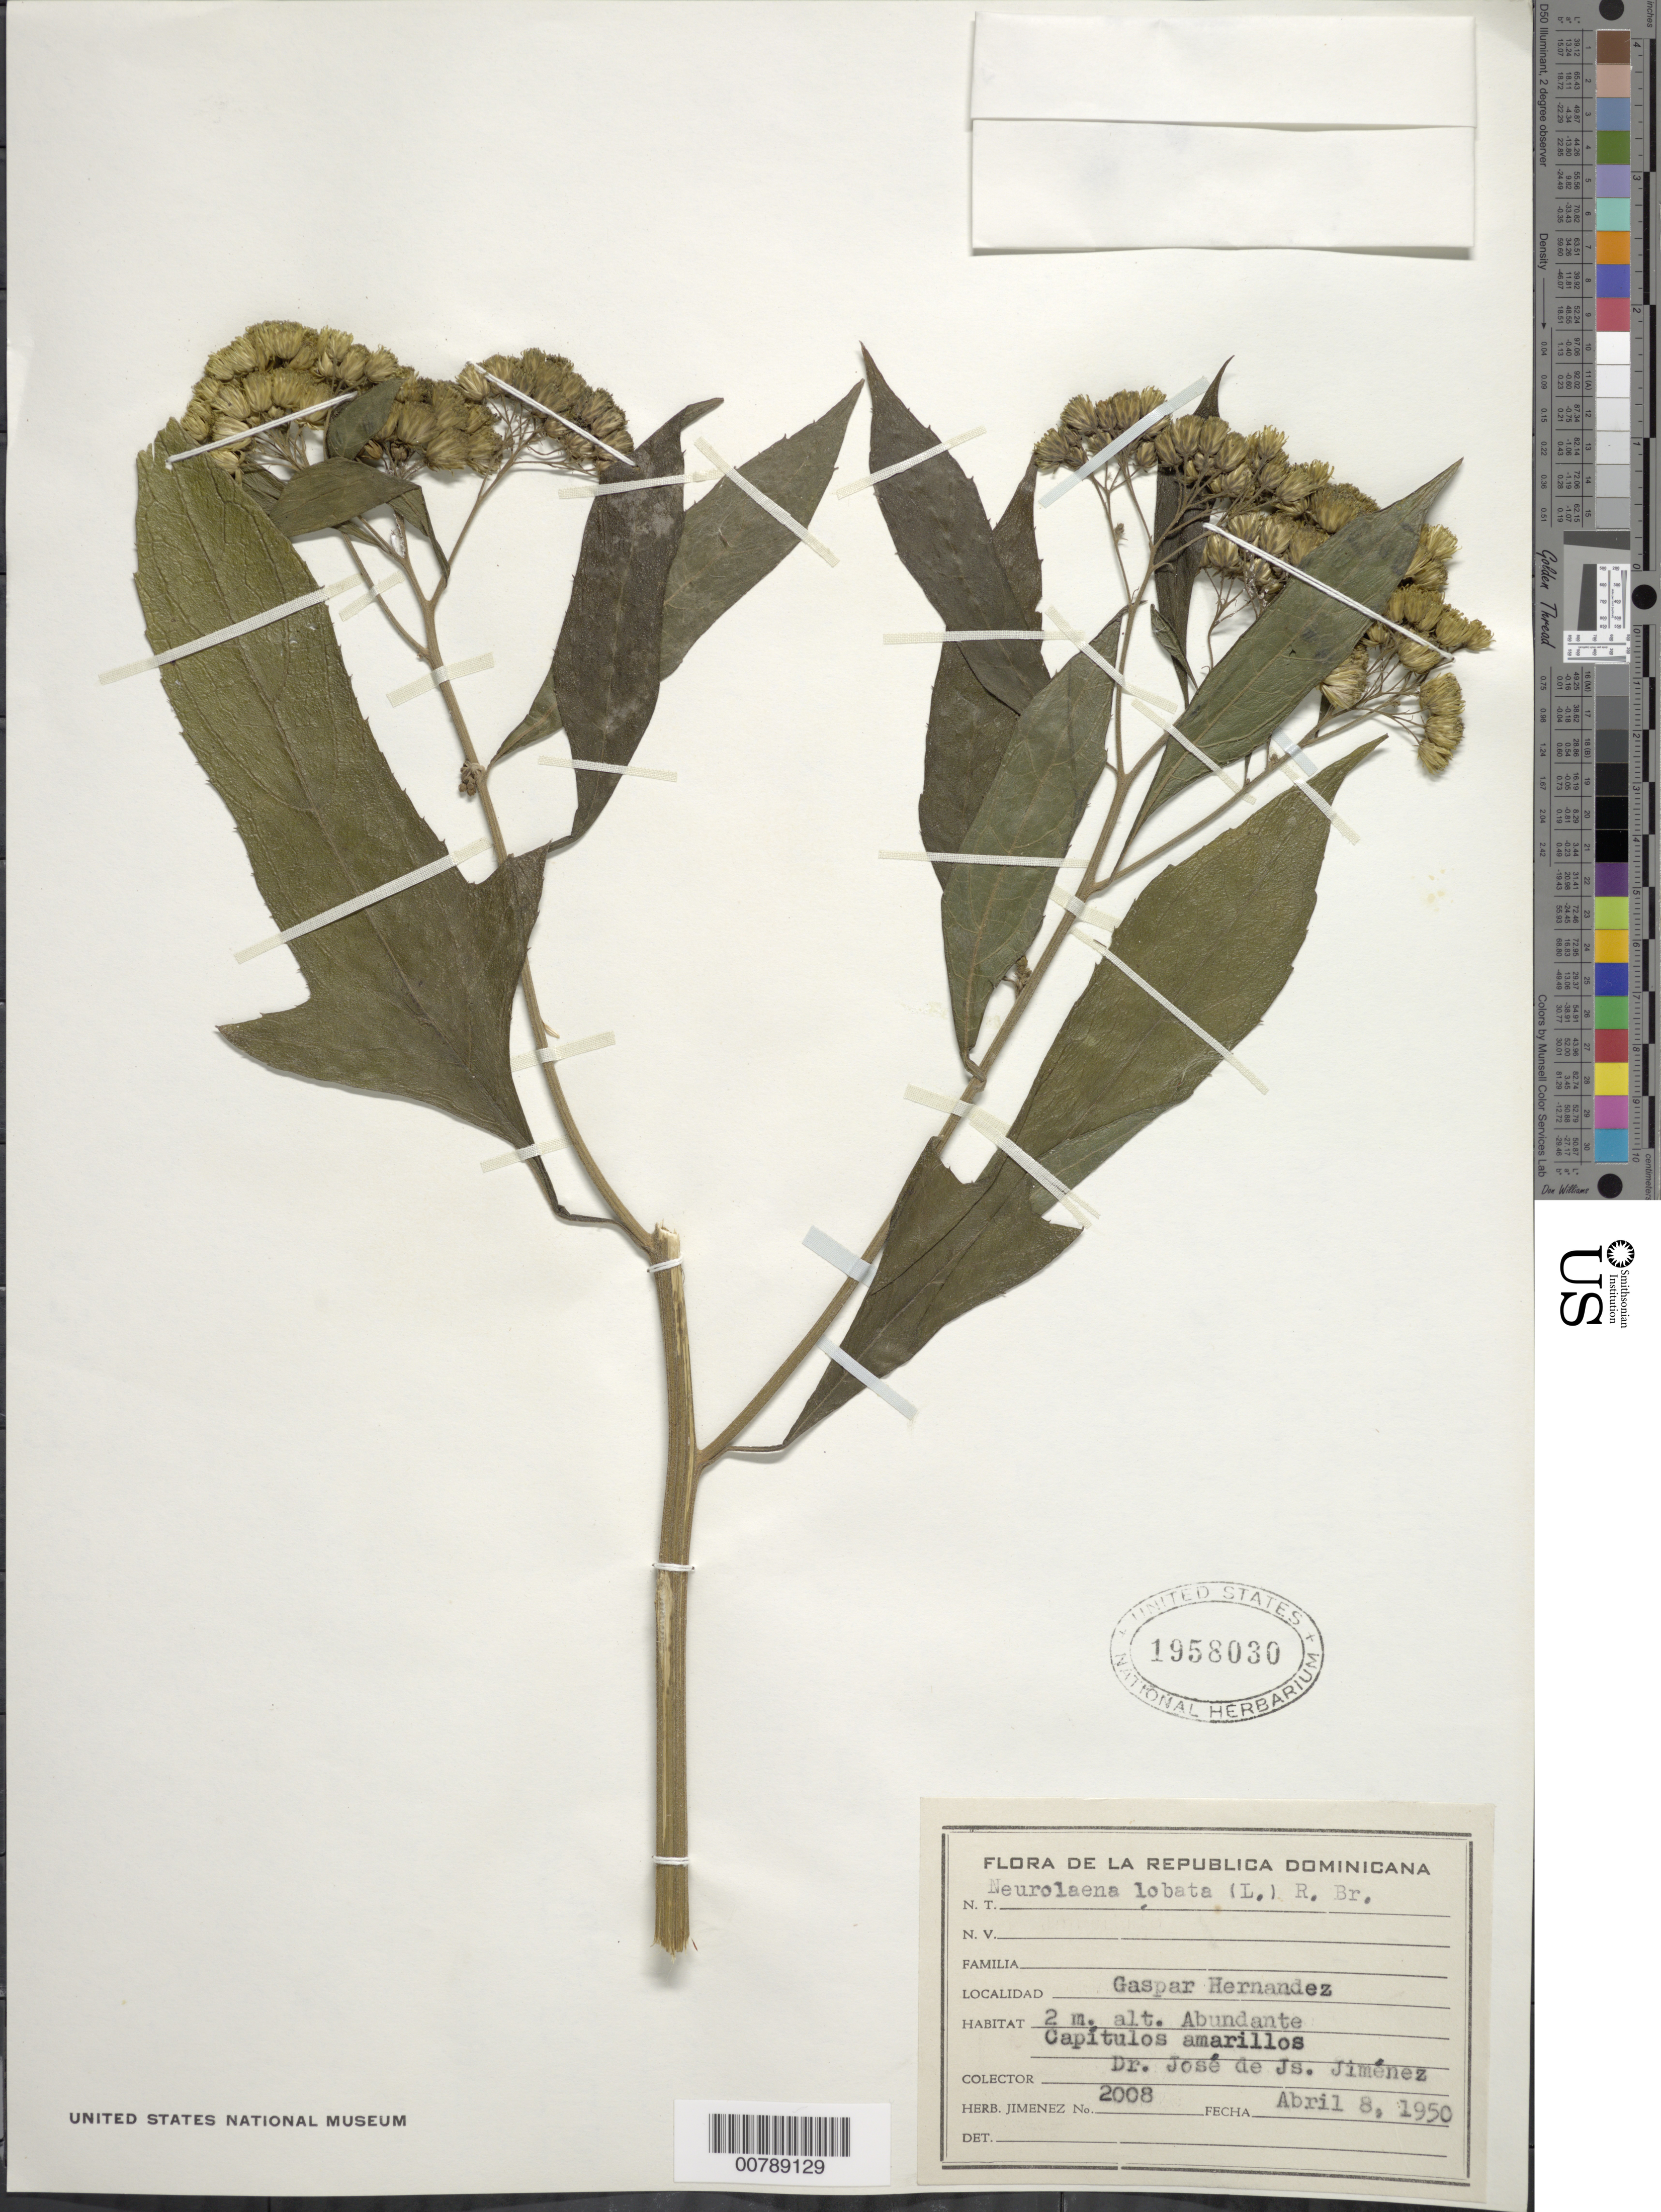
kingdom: Plantae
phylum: Tracheophyta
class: Magnoliopsida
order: Asterales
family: Asteraceae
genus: Neurolaena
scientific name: Neurolaena lobata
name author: (L.) R. Br. ex Cass.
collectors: J. J. Jiménez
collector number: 2008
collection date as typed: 08 Apr 1950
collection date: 1950-04-08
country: Dominican Republic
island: Hispaniola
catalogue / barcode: US 1958030